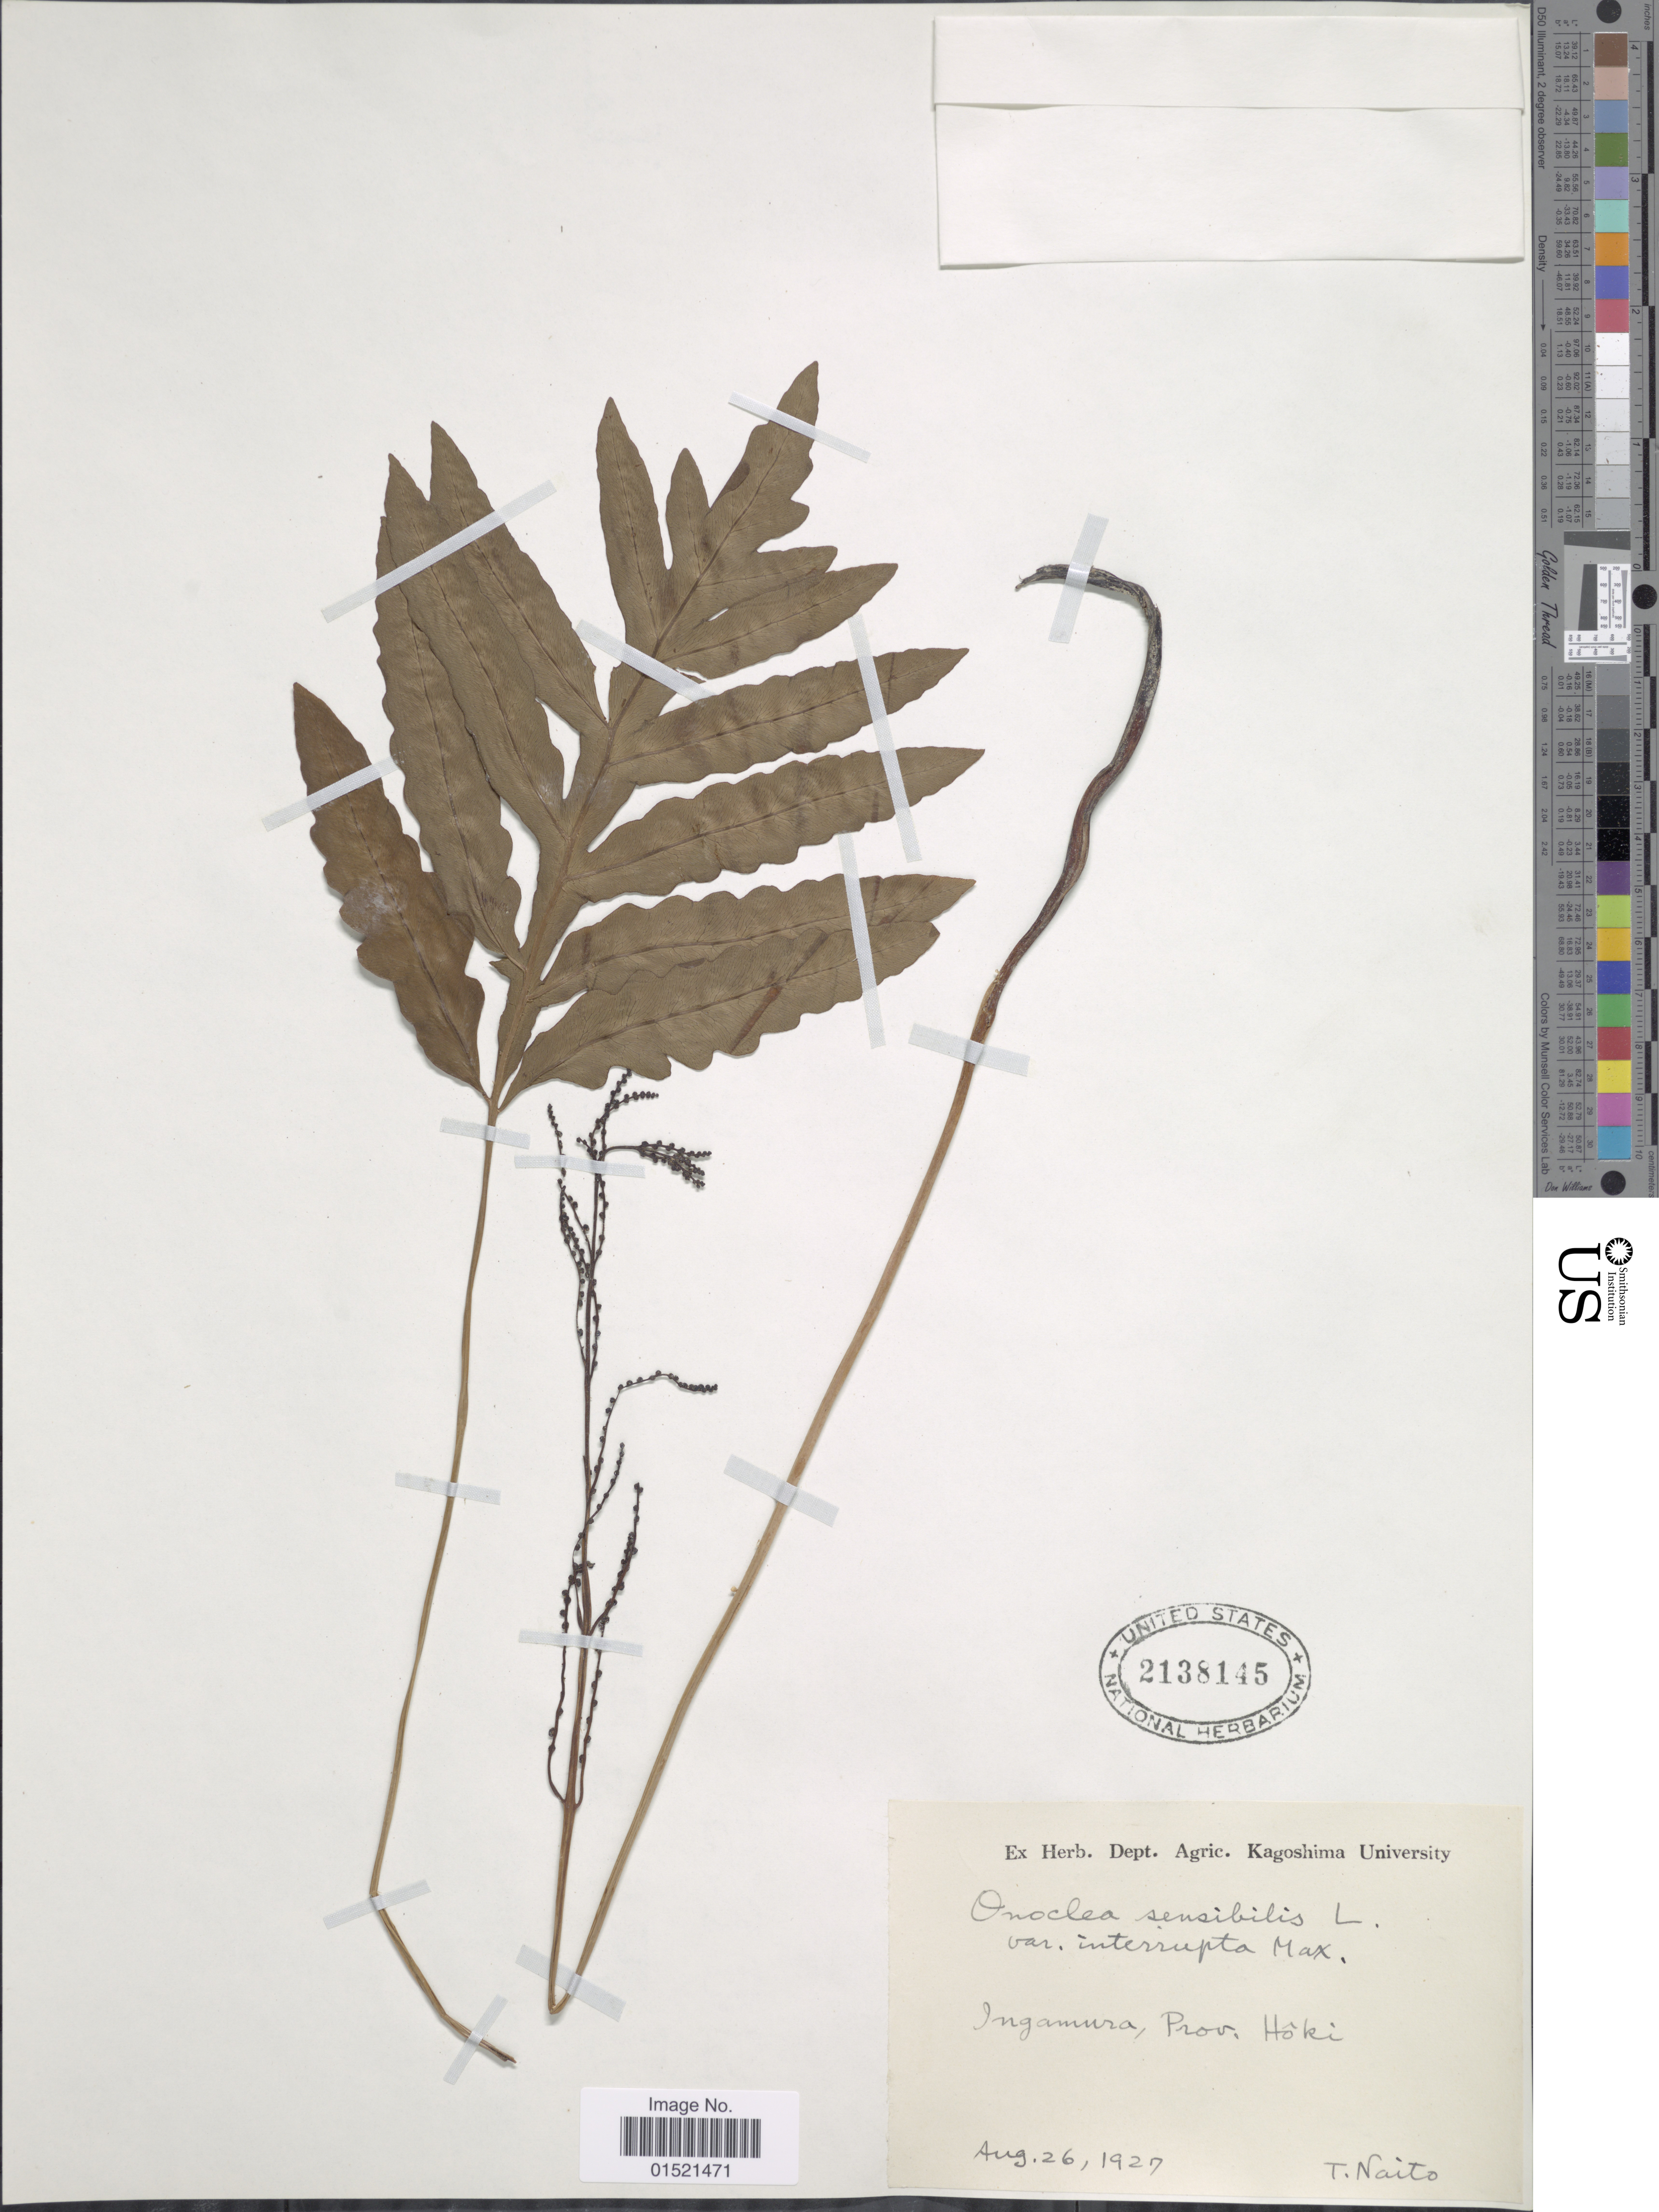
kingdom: Plantae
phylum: Tracheophyta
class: Polypodiopsida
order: Polypodiales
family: Onocleaceae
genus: Onoclea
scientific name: Onoclea sensibilis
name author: L.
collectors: T. Naito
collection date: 1927-08-26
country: Japan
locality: Ingamura, pro. Hôki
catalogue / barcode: US 2138145